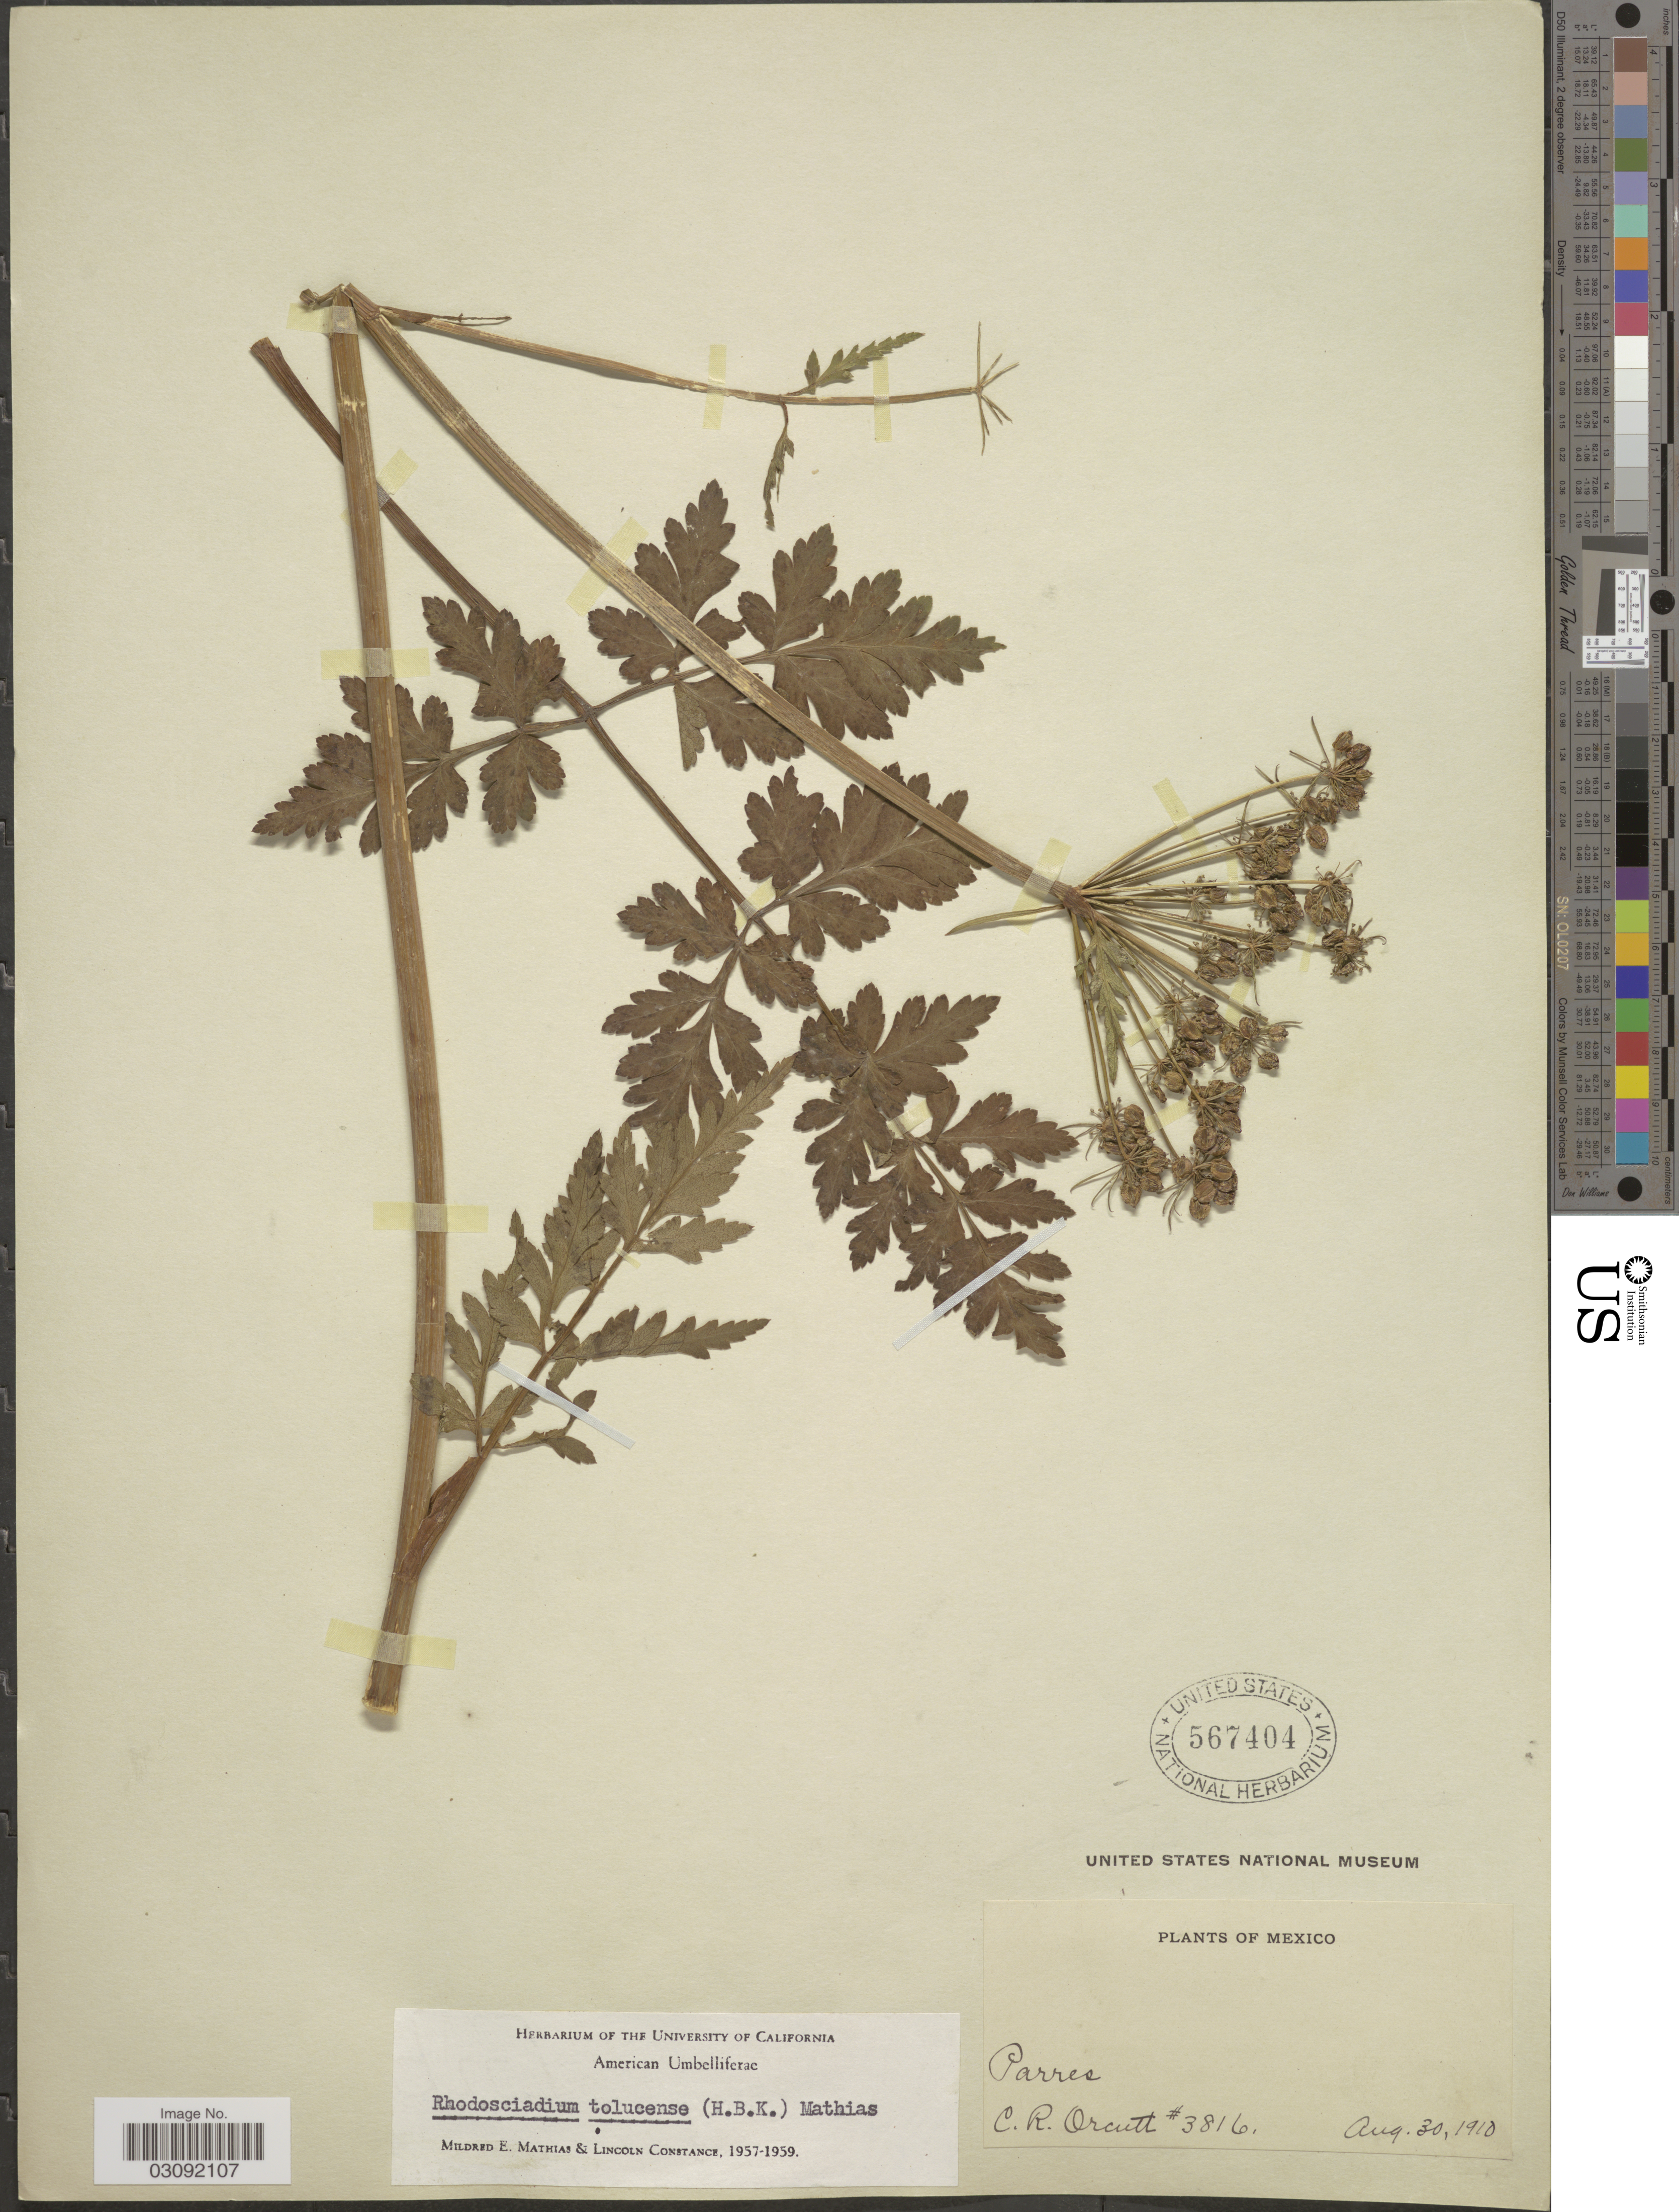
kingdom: Plantae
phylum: Tracheophyta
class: Magnoliopsida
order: Apiales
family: Apiaceae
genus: Rhodosciadium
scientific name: Rhodosciadium tuberosum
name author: (J.M. Coult. & Rose) Drude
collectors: C. R. Orcutt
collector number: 3816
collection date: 1910-08-30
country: Mexico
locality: Parres.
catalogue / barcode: US 567404